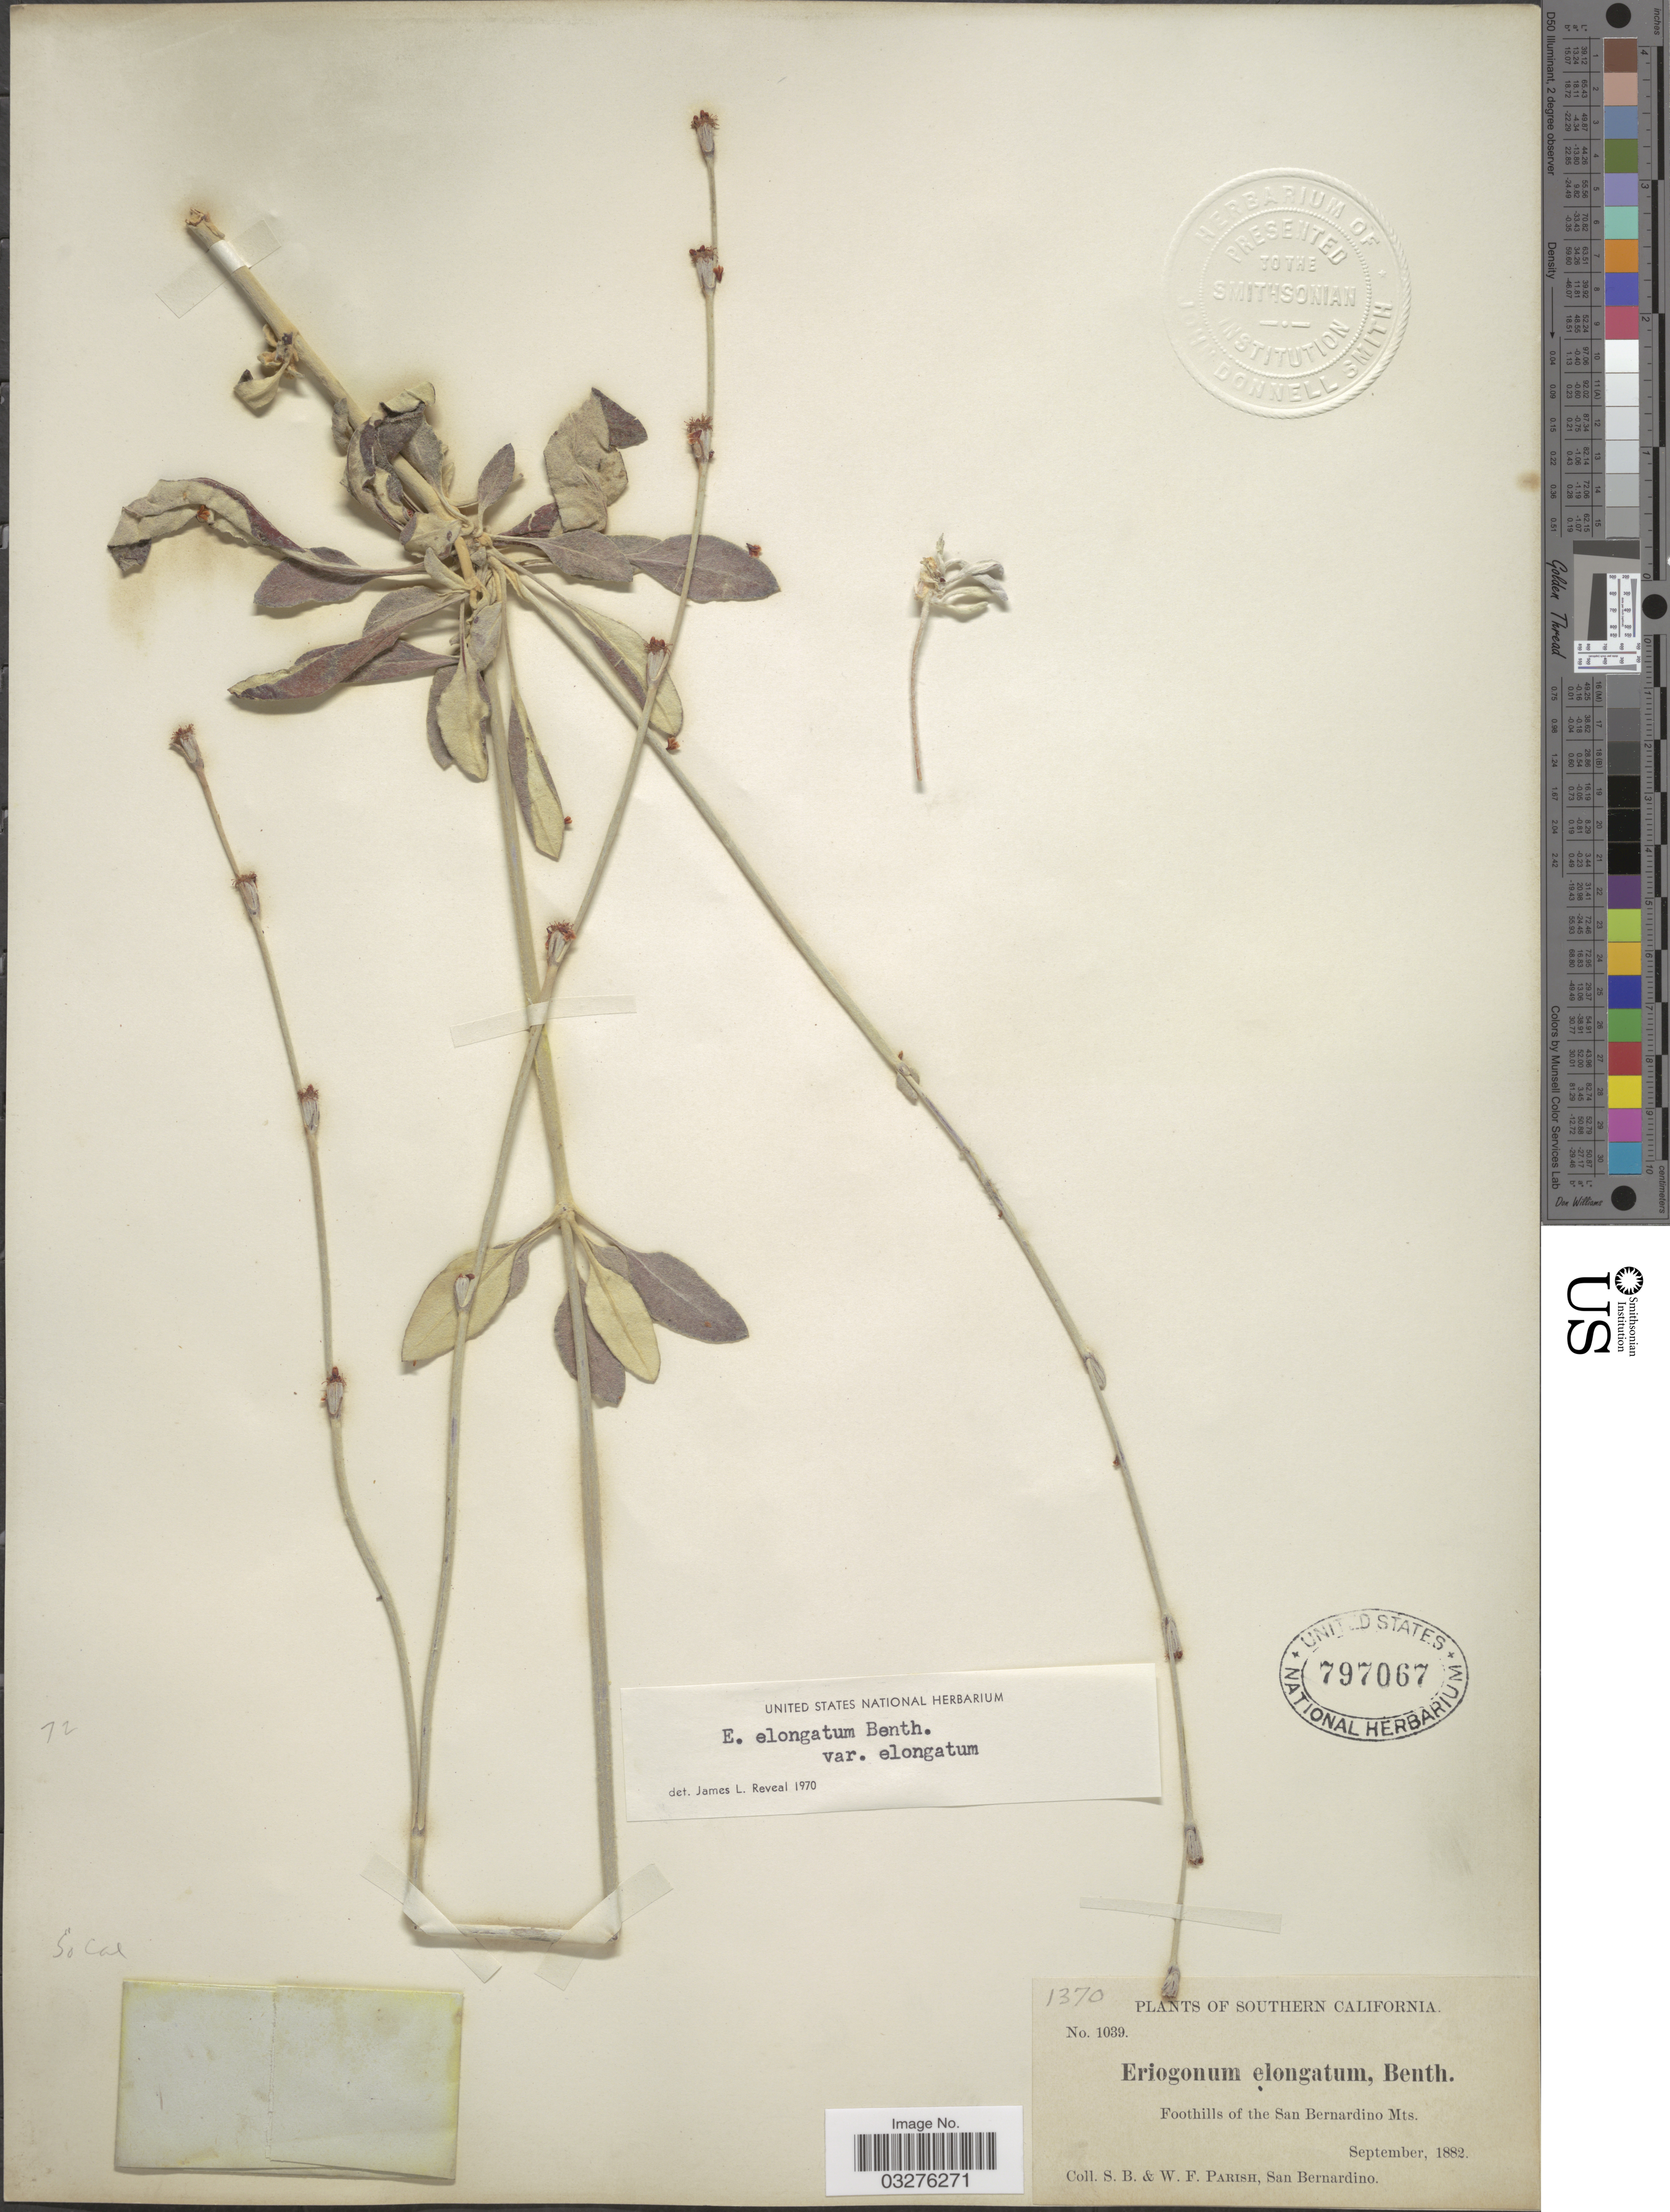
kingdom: Plantae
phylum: Tracheophyta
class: Magnoliopsida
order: Caryophyllales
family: Polygonaceae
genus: Eriogonum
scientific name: Eriogonum elongatum var. elongatum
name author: Benth.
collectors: S. B. Parish & W. F. Parish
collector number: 1039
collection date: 1882-09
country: United States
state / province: California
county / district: San Bernardino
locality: Southern California. Foothills of the San Bernardino Mts.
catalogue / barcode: US 797067